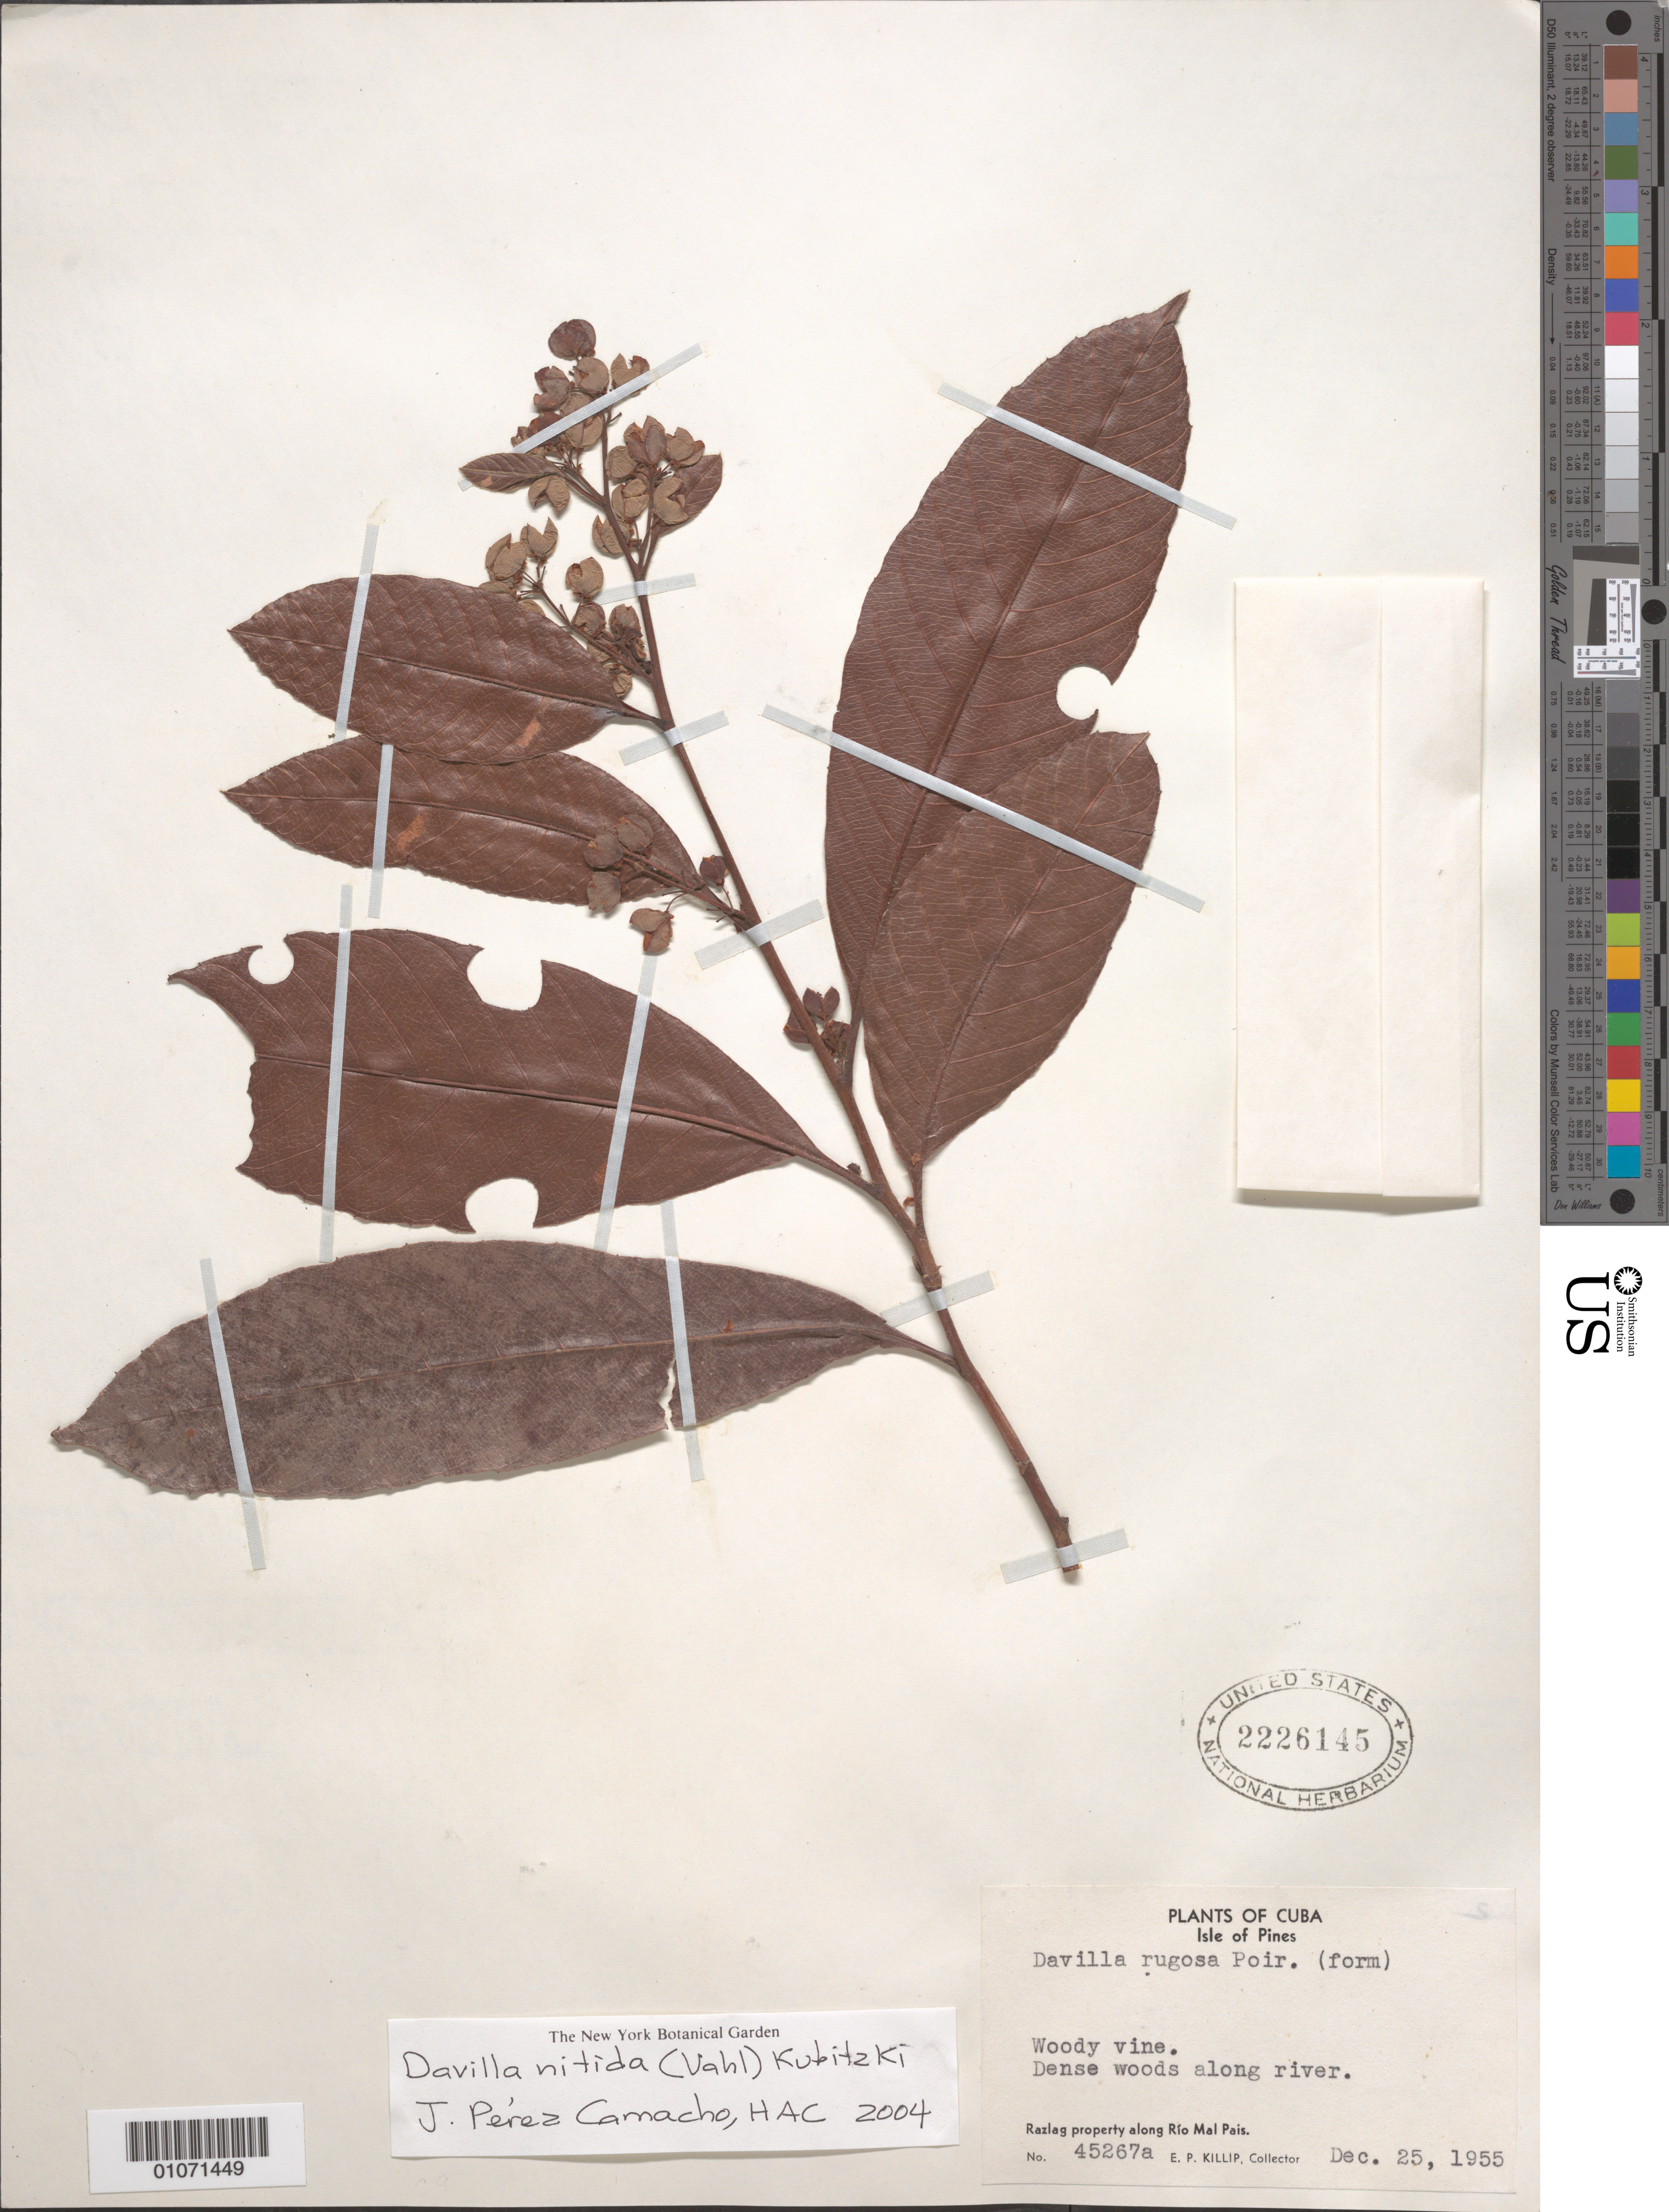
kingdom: Plantae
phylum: Tracheophyta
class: Magnoliopsida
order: Dilleniales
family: Dilleniaceae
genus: Davilla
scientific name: Davilla nitida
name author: (Vahl) Kubitzki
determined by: Peréz-Camacho, J.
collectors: E. P. Killip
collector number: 45267a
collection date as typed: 25 Dec 1955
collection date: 1955-12-25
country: Cuba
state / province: Isla de La Juventud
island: Isla de la Juventud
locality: Río Mal Pais, Razlag property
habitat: Dense woods along river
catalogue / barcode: US 2226145